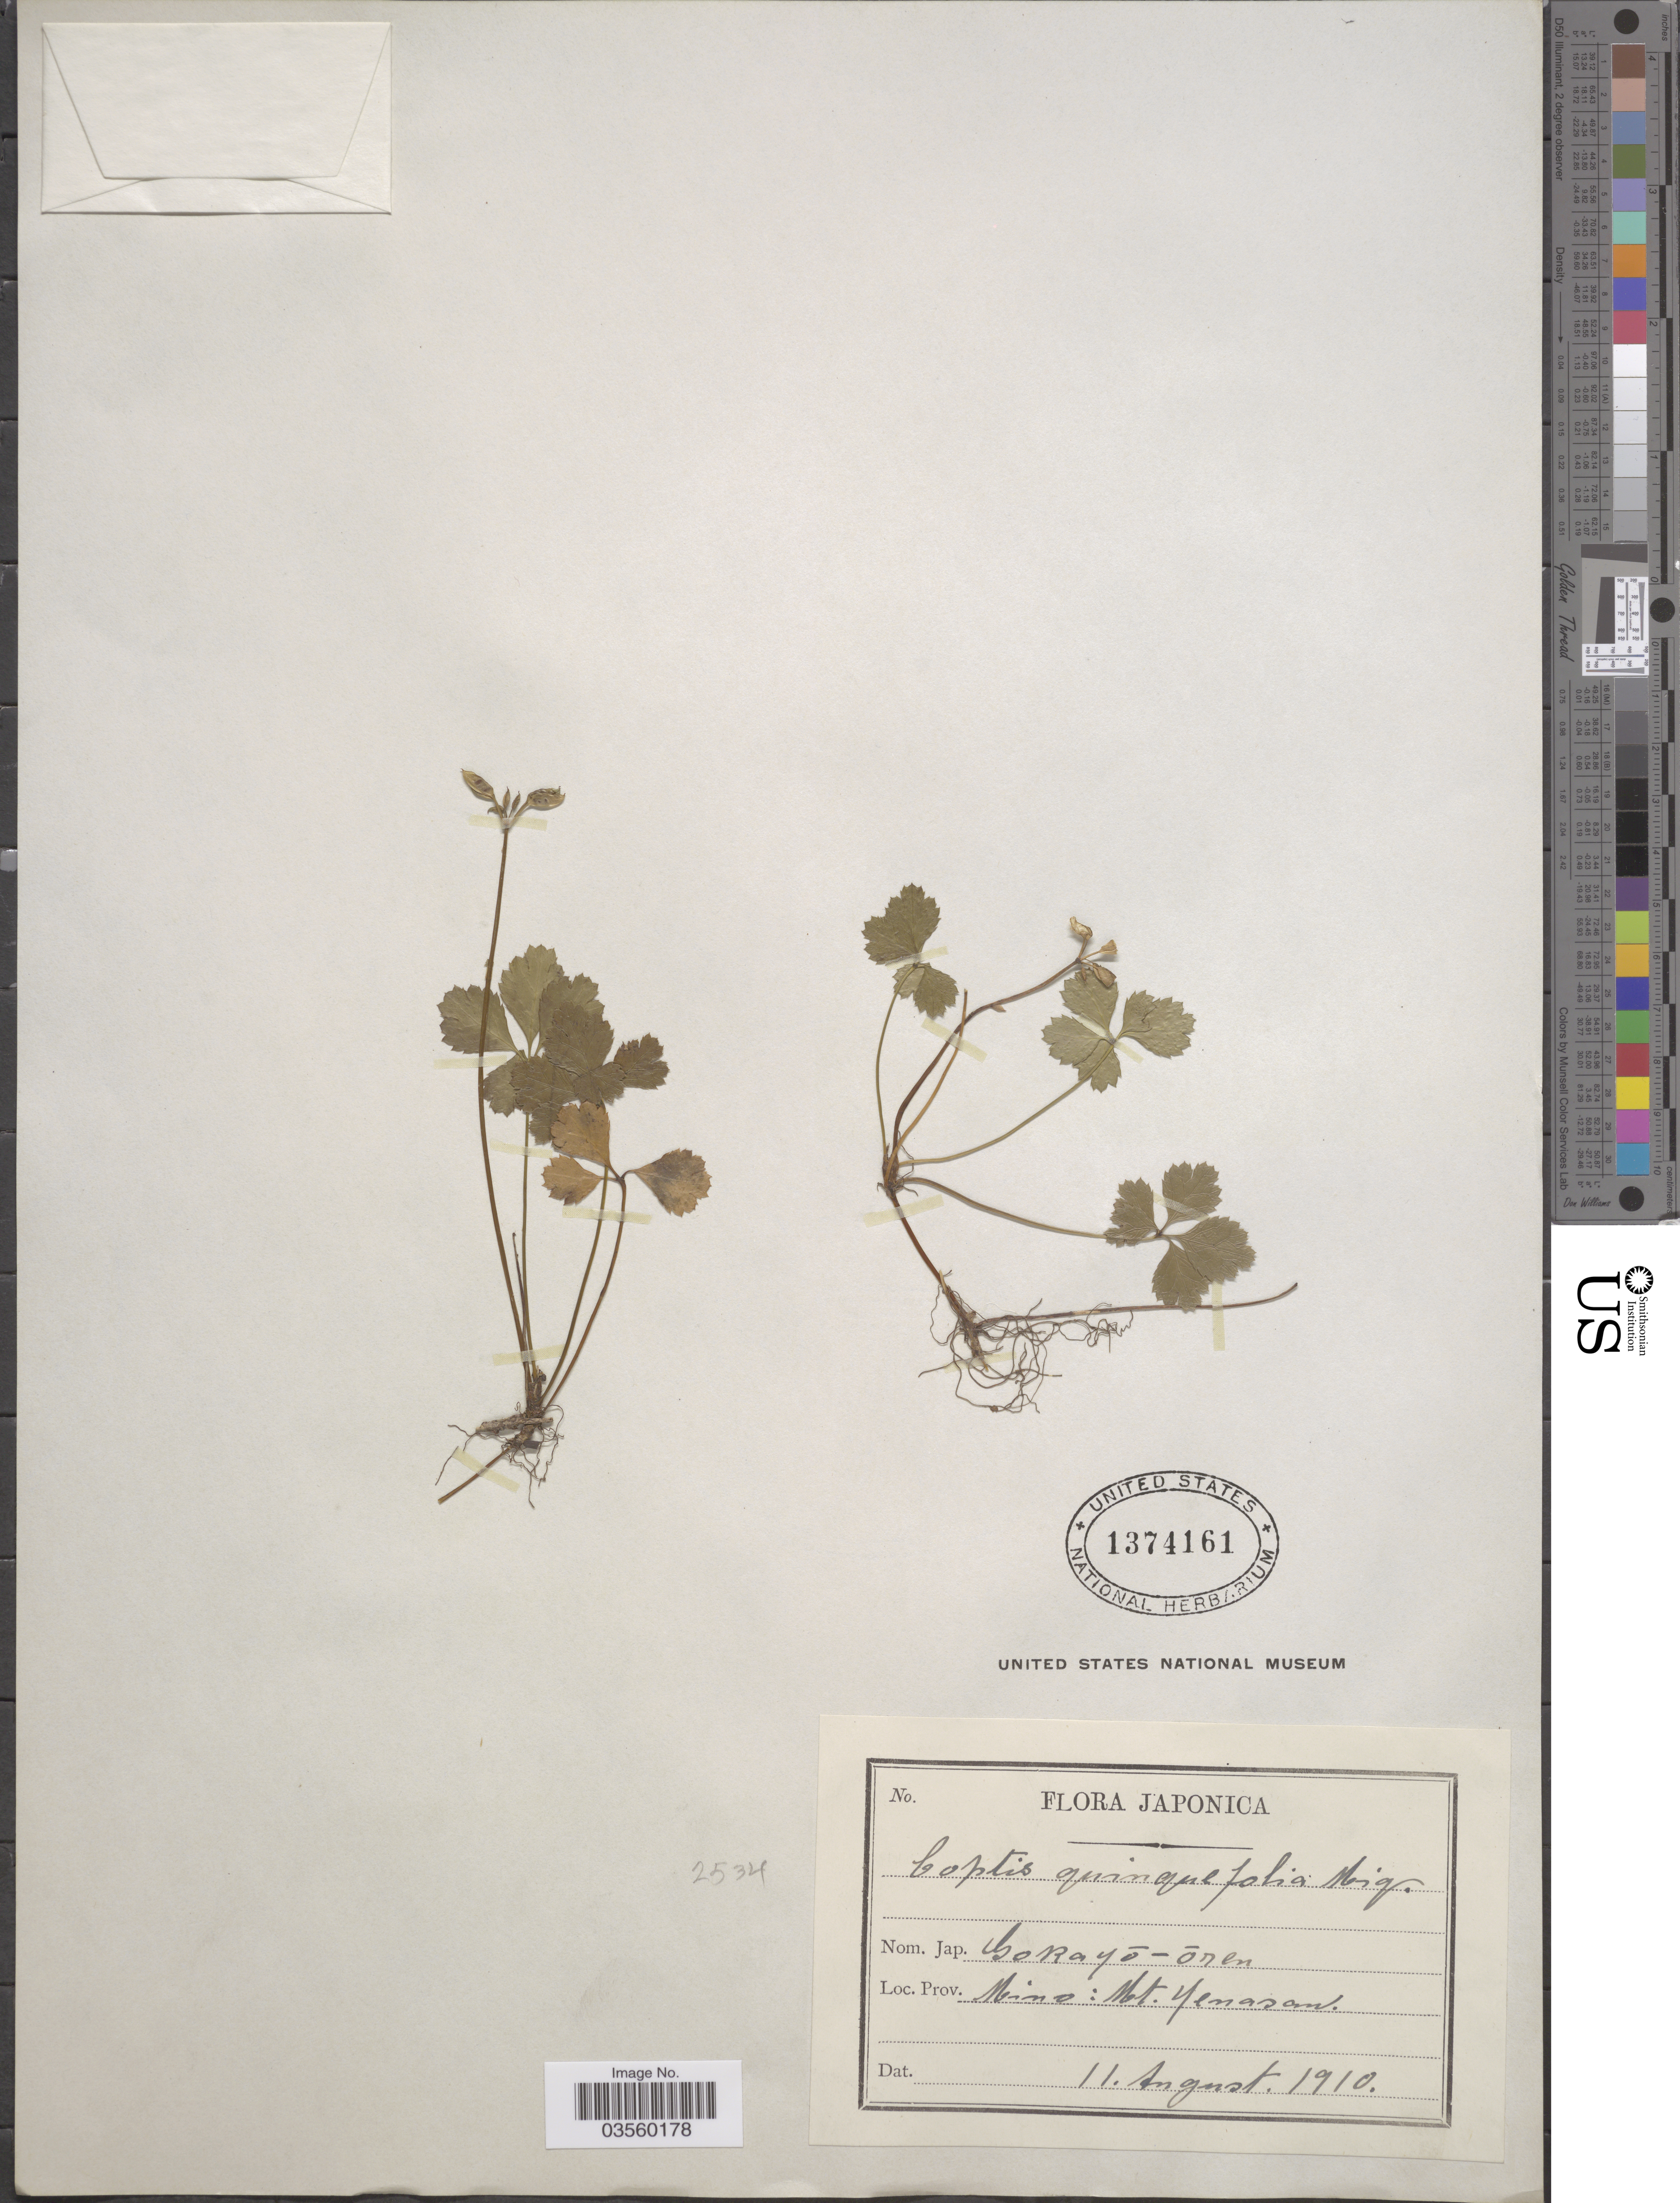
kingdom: Plantae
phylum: Tracheophyta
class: Magnoliopsida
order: Ranunculales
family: Ranunculaceae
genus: Coptis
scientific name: Coptis quinquefolia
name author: Miq.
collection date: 1910-08-11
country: Japan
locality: Mino: Mt. Yenasan.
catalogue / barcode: US 1374161